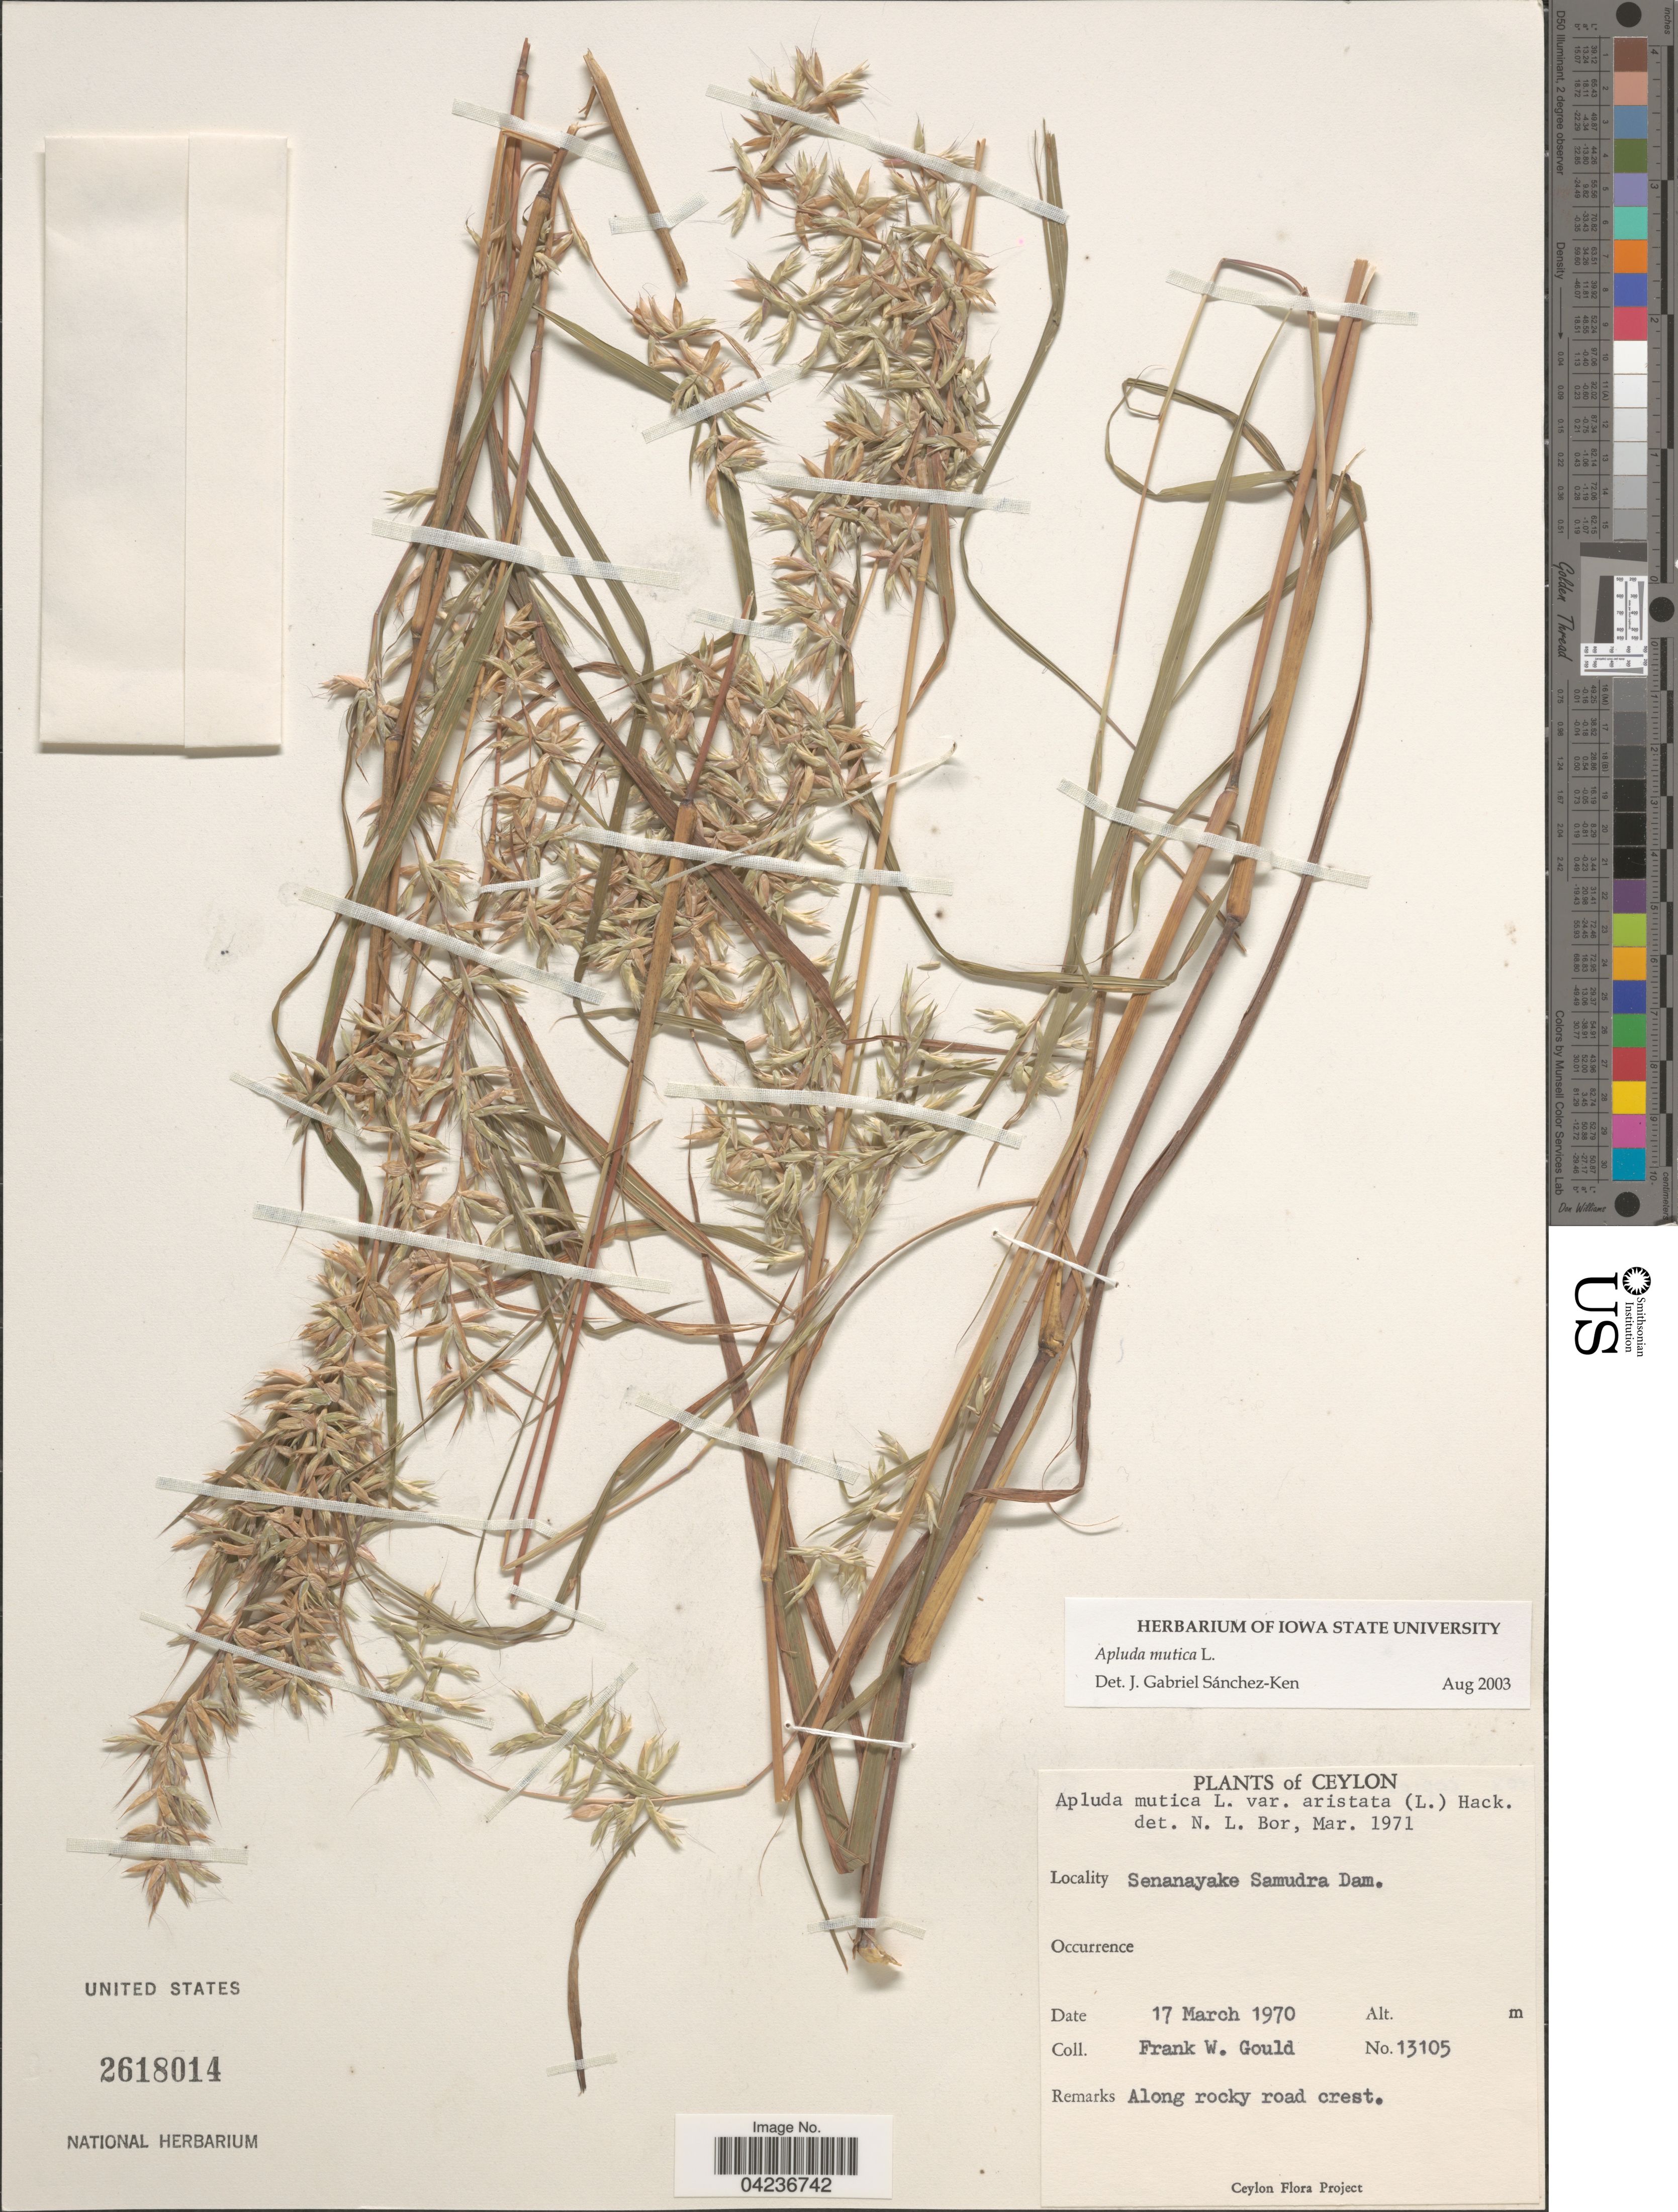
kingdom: Plantae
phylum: Tracheophyta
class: Liliopsida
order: Poales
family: Poaceae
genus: Apluda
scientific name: Apluda mutica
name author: L.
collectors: F. W. Gould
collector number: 13105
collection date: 1970-03-17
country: Sri Lanka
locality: Ceylon. Senanayake Samudra Dam.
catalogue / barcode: US 2618014